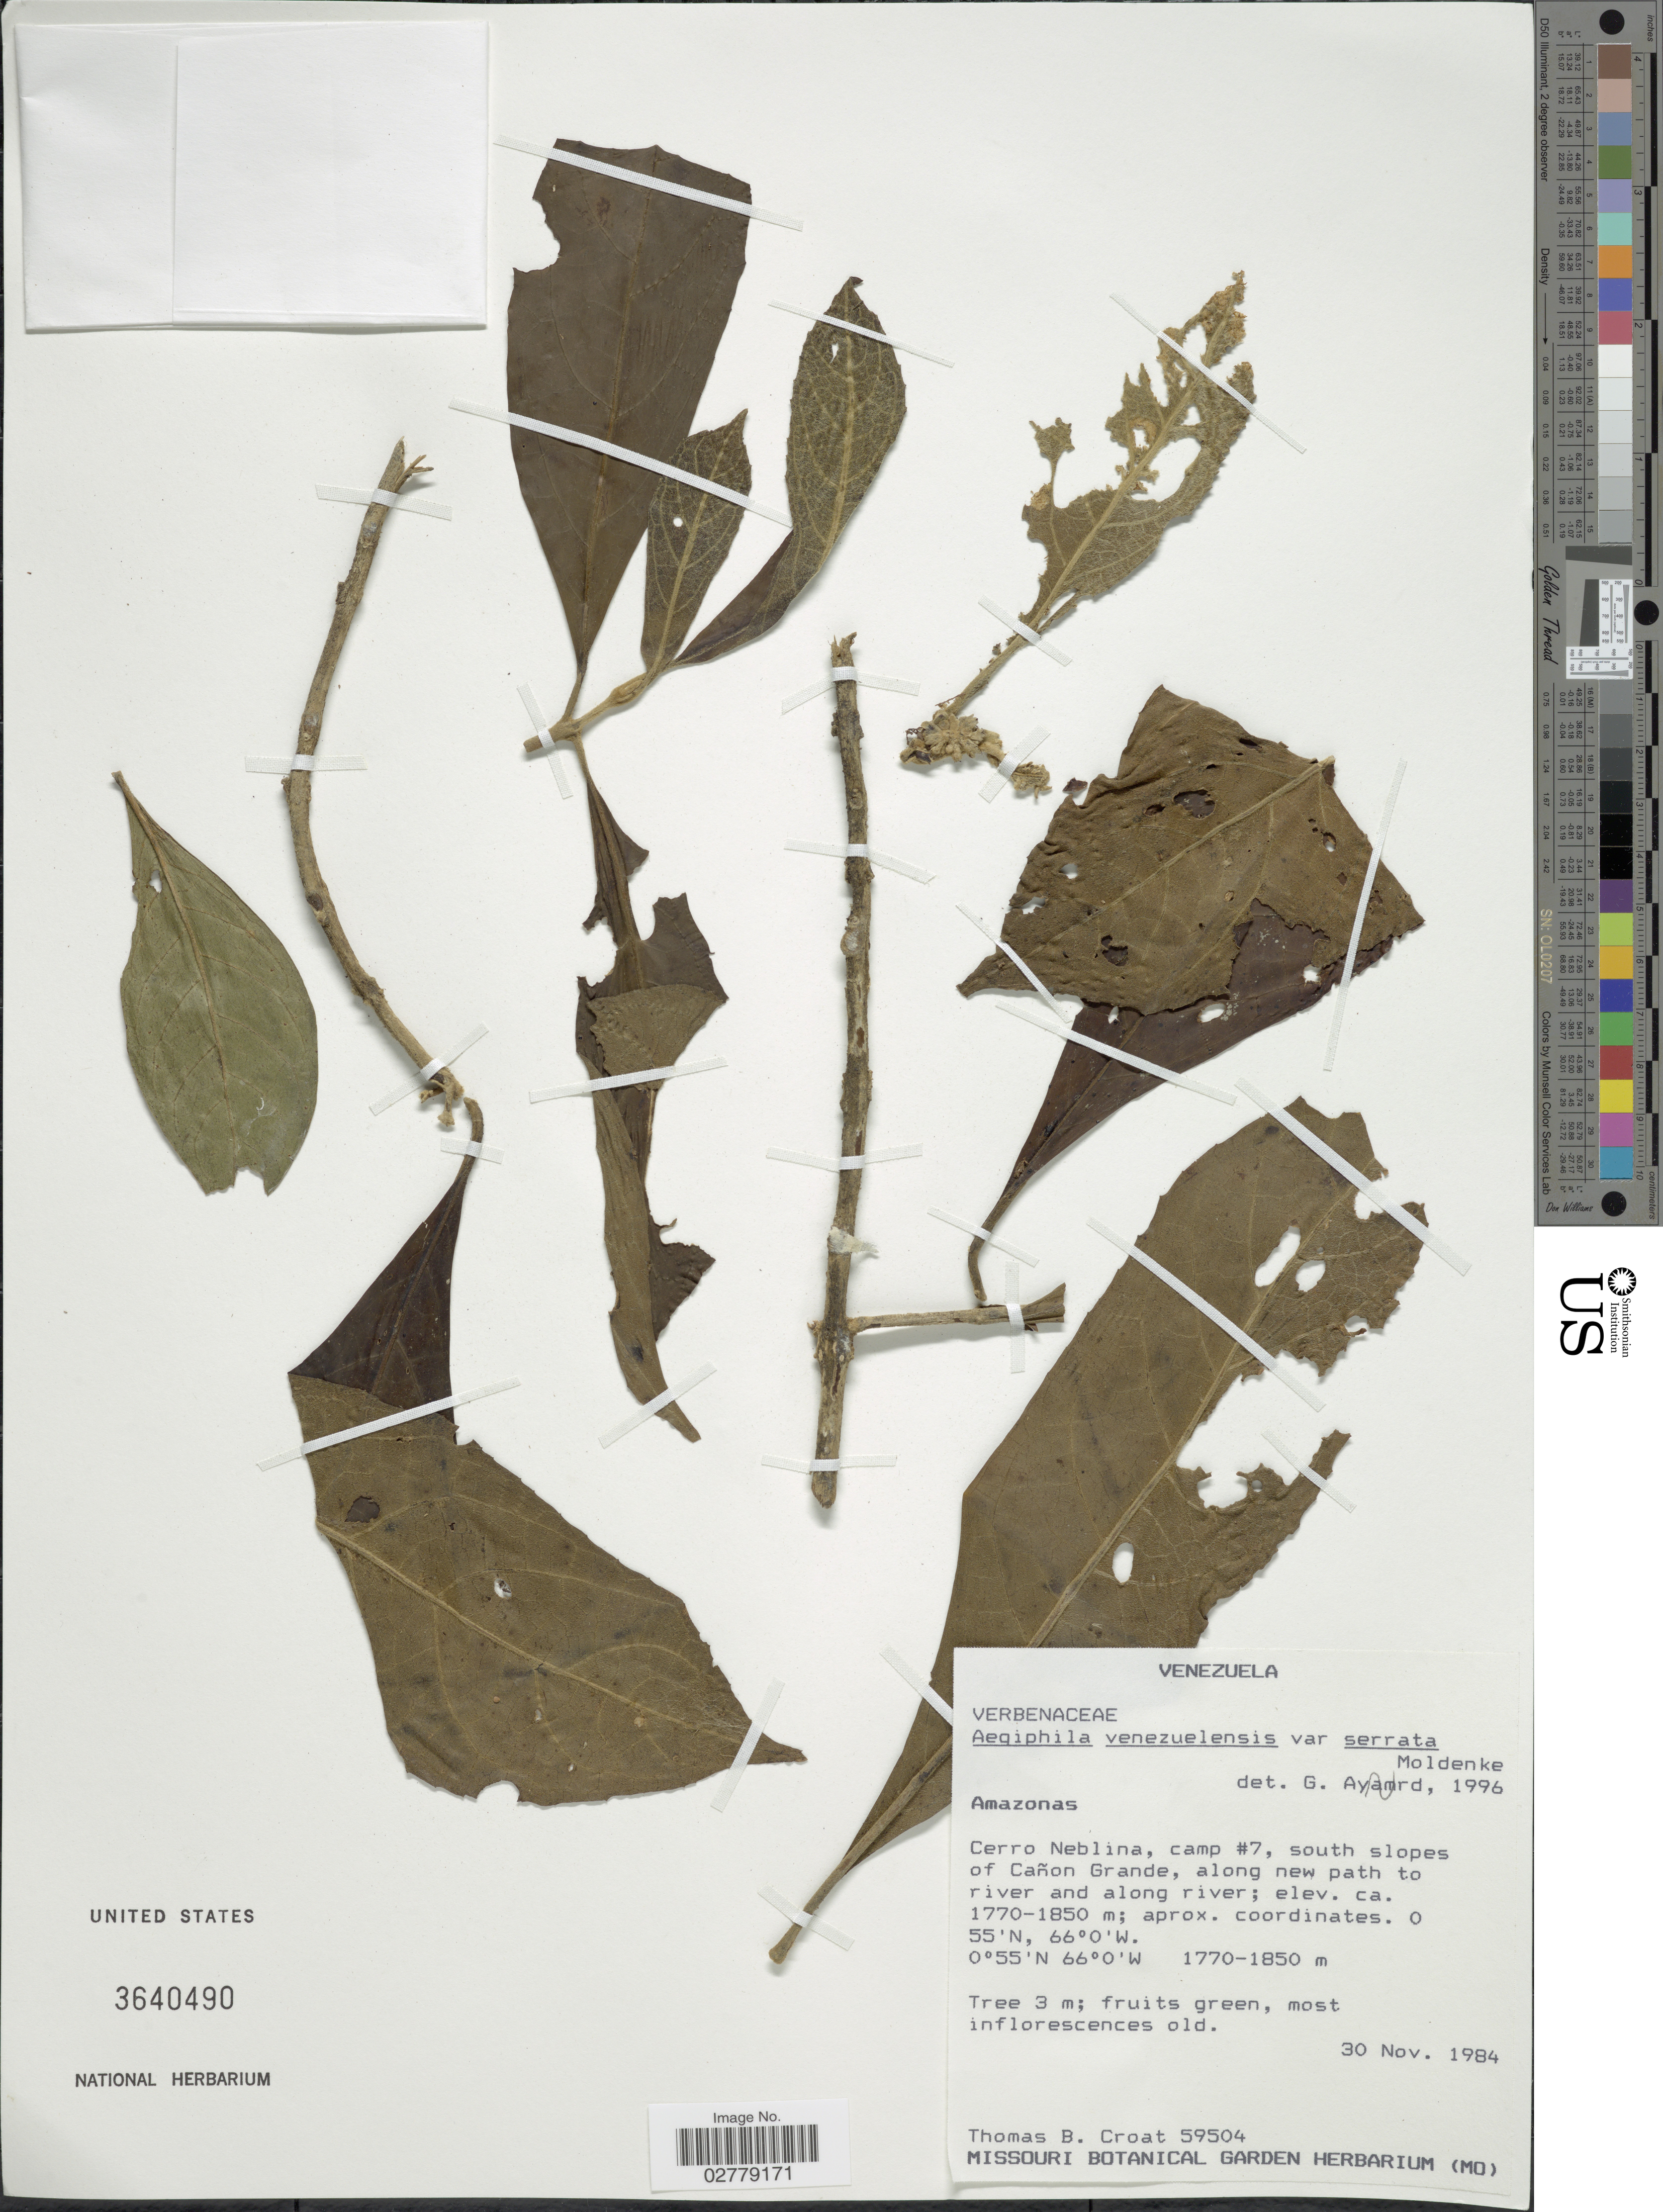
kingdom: Plantae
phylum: Tracheophyta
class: Magnoliopsida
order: Lamiales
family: Lamiaceae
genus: Aegiphila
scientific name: Aegiphila venezuelensis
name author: Moldenke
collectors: T. B. Croat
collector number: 59504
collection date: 1984-11-30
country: Venezuela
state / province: Amazonas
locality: Cerro Neblina, camp #7, south slopes of Cañon Grande, along new path to river and along river.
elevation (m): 1770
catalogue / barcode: US 3640490